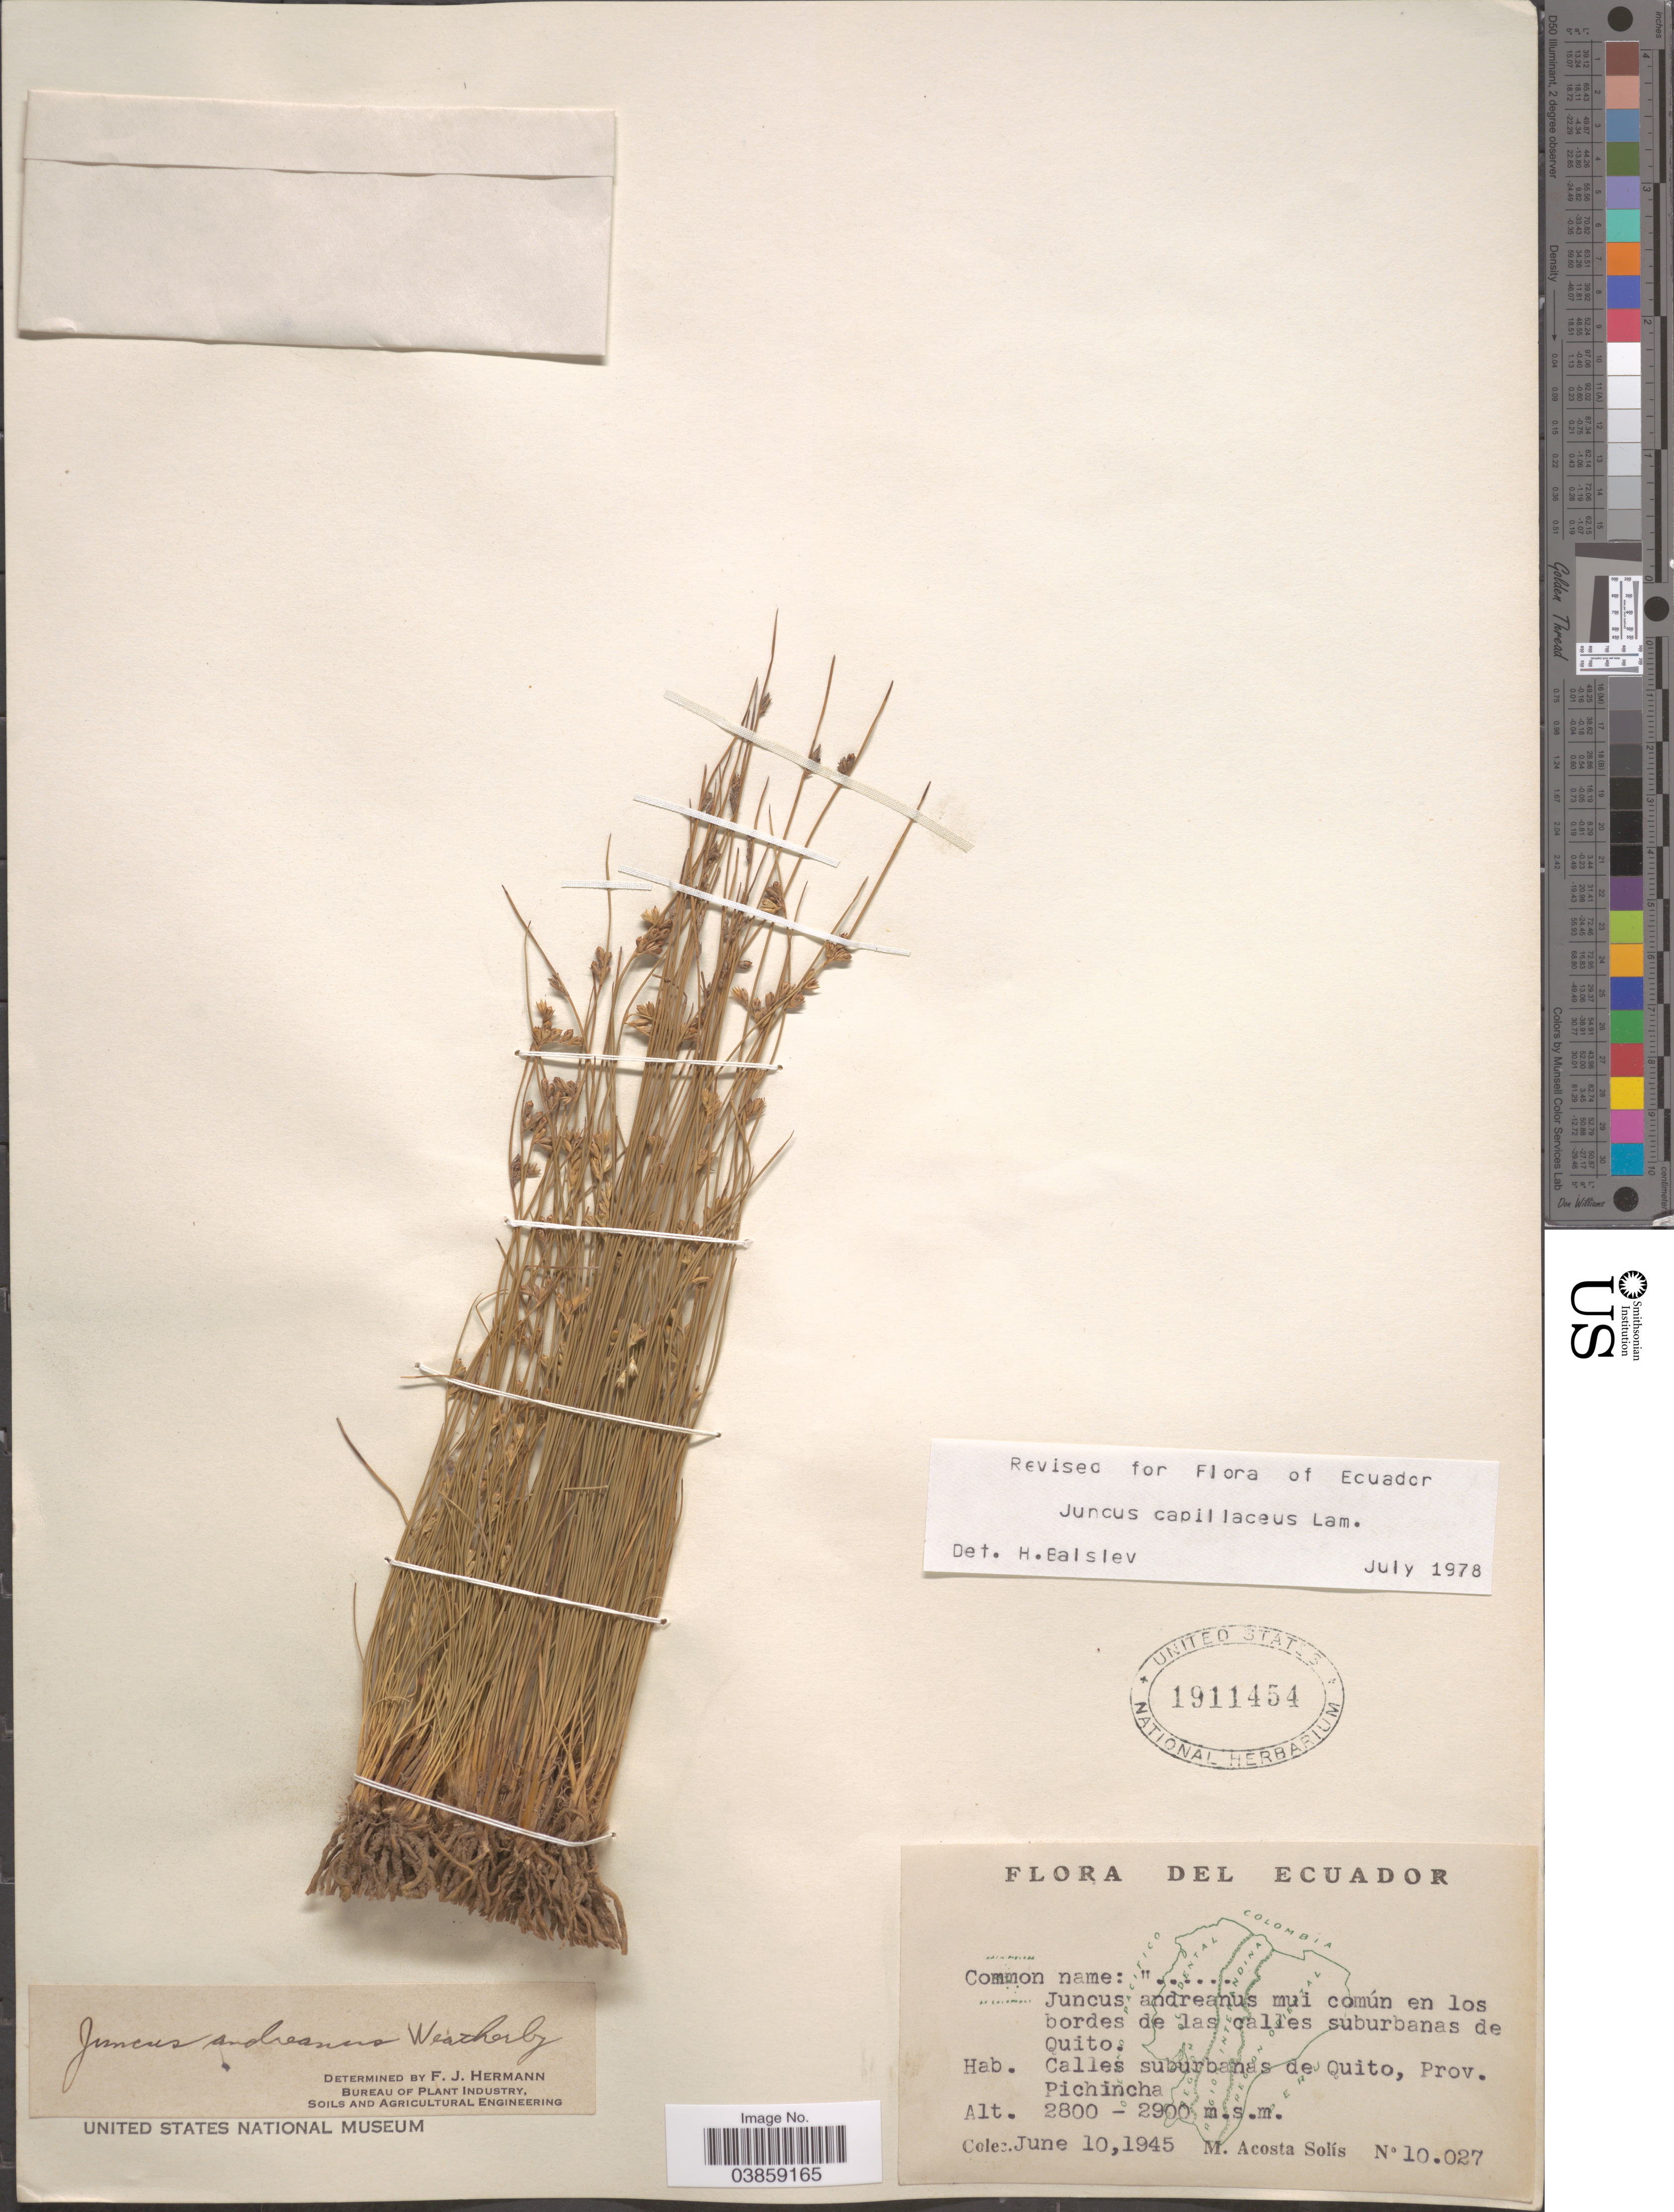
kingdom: Plantae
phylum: Tracheophyta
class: Liliopsida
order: Poales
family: Juncaceae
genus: Juncus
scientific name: Juncus capillaceus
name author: Lam.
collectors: M. Acosta Solis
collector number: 10027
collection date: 1945-06-10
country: Ecuador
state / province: Pichincha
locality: Quito. Calles suburbanas de Quito.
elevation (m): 2800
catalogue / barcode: US 1911454